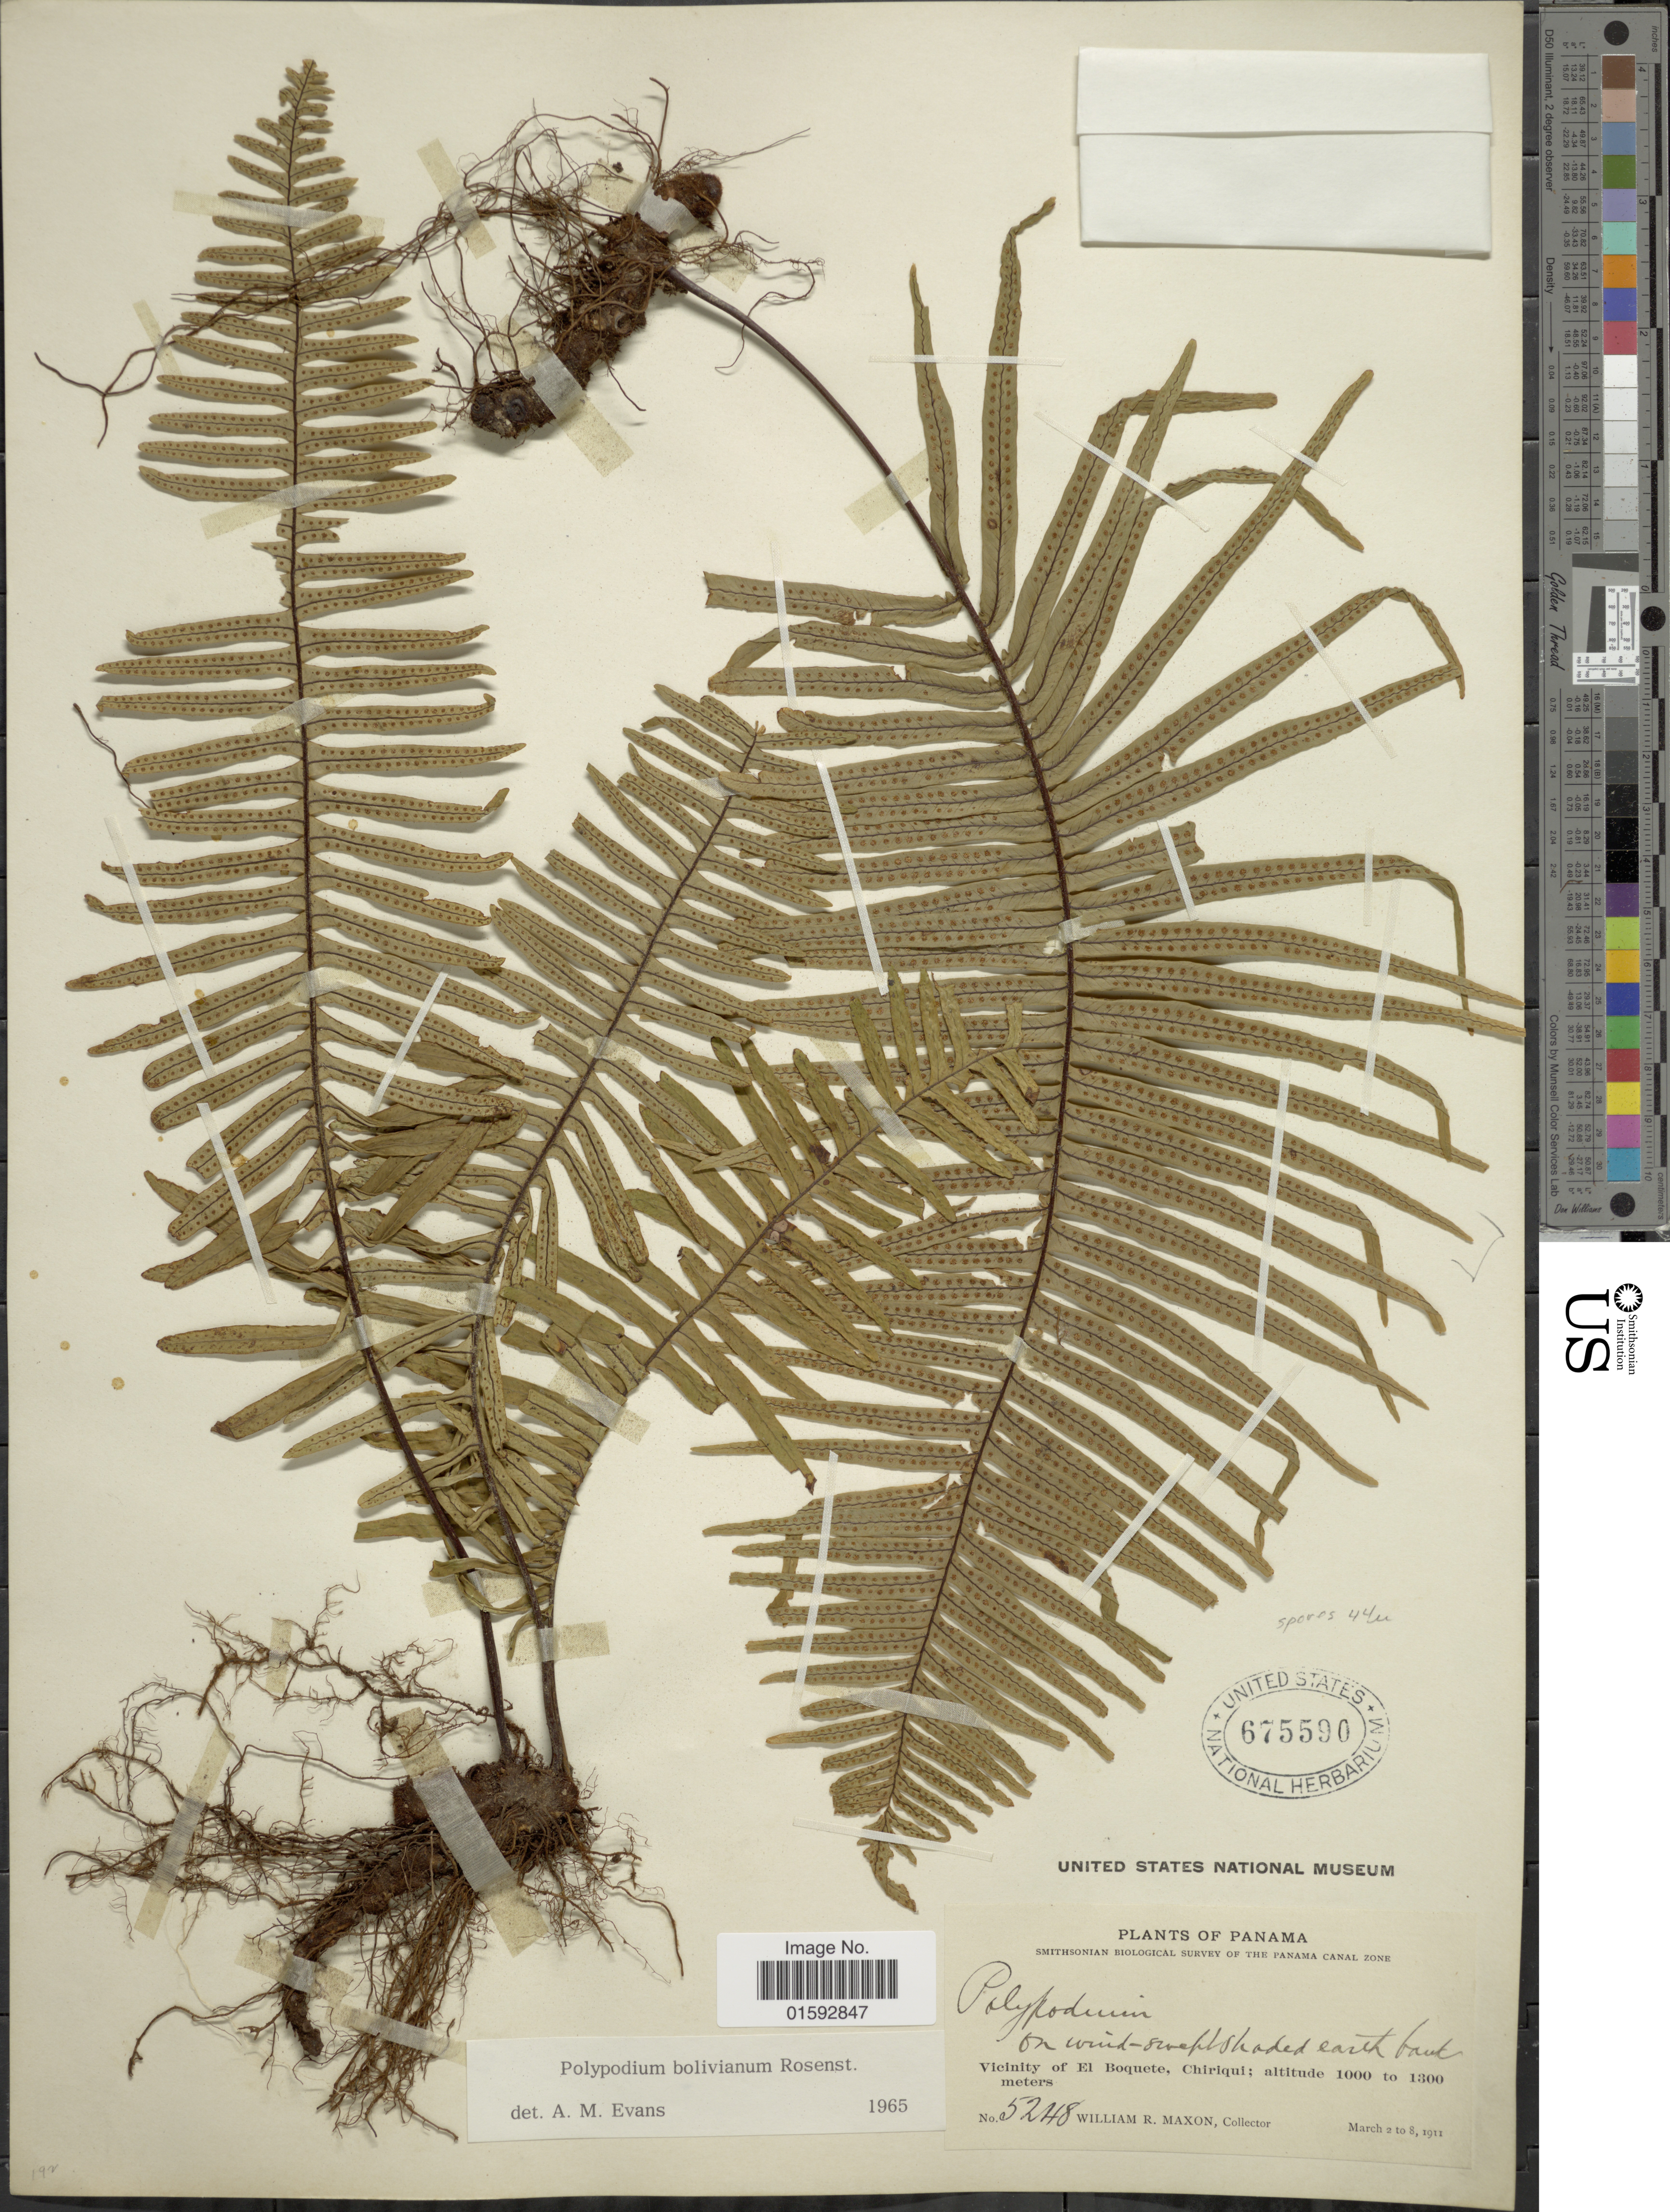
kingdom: Plantae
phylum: Tracheophyta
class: Polypodiopsida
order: Polypodiales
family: Polypodiaceae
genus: Pecluma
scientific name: Pecluma divaricata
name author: (E. Fourn.) Mickel & Beitel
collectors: W. R. Maxon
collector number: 5248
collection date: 1911-03-02/1911-03-08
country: Panama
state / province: Chiriqui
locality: Vicinity of El Boquete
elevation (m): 1000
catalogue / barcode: US 675590